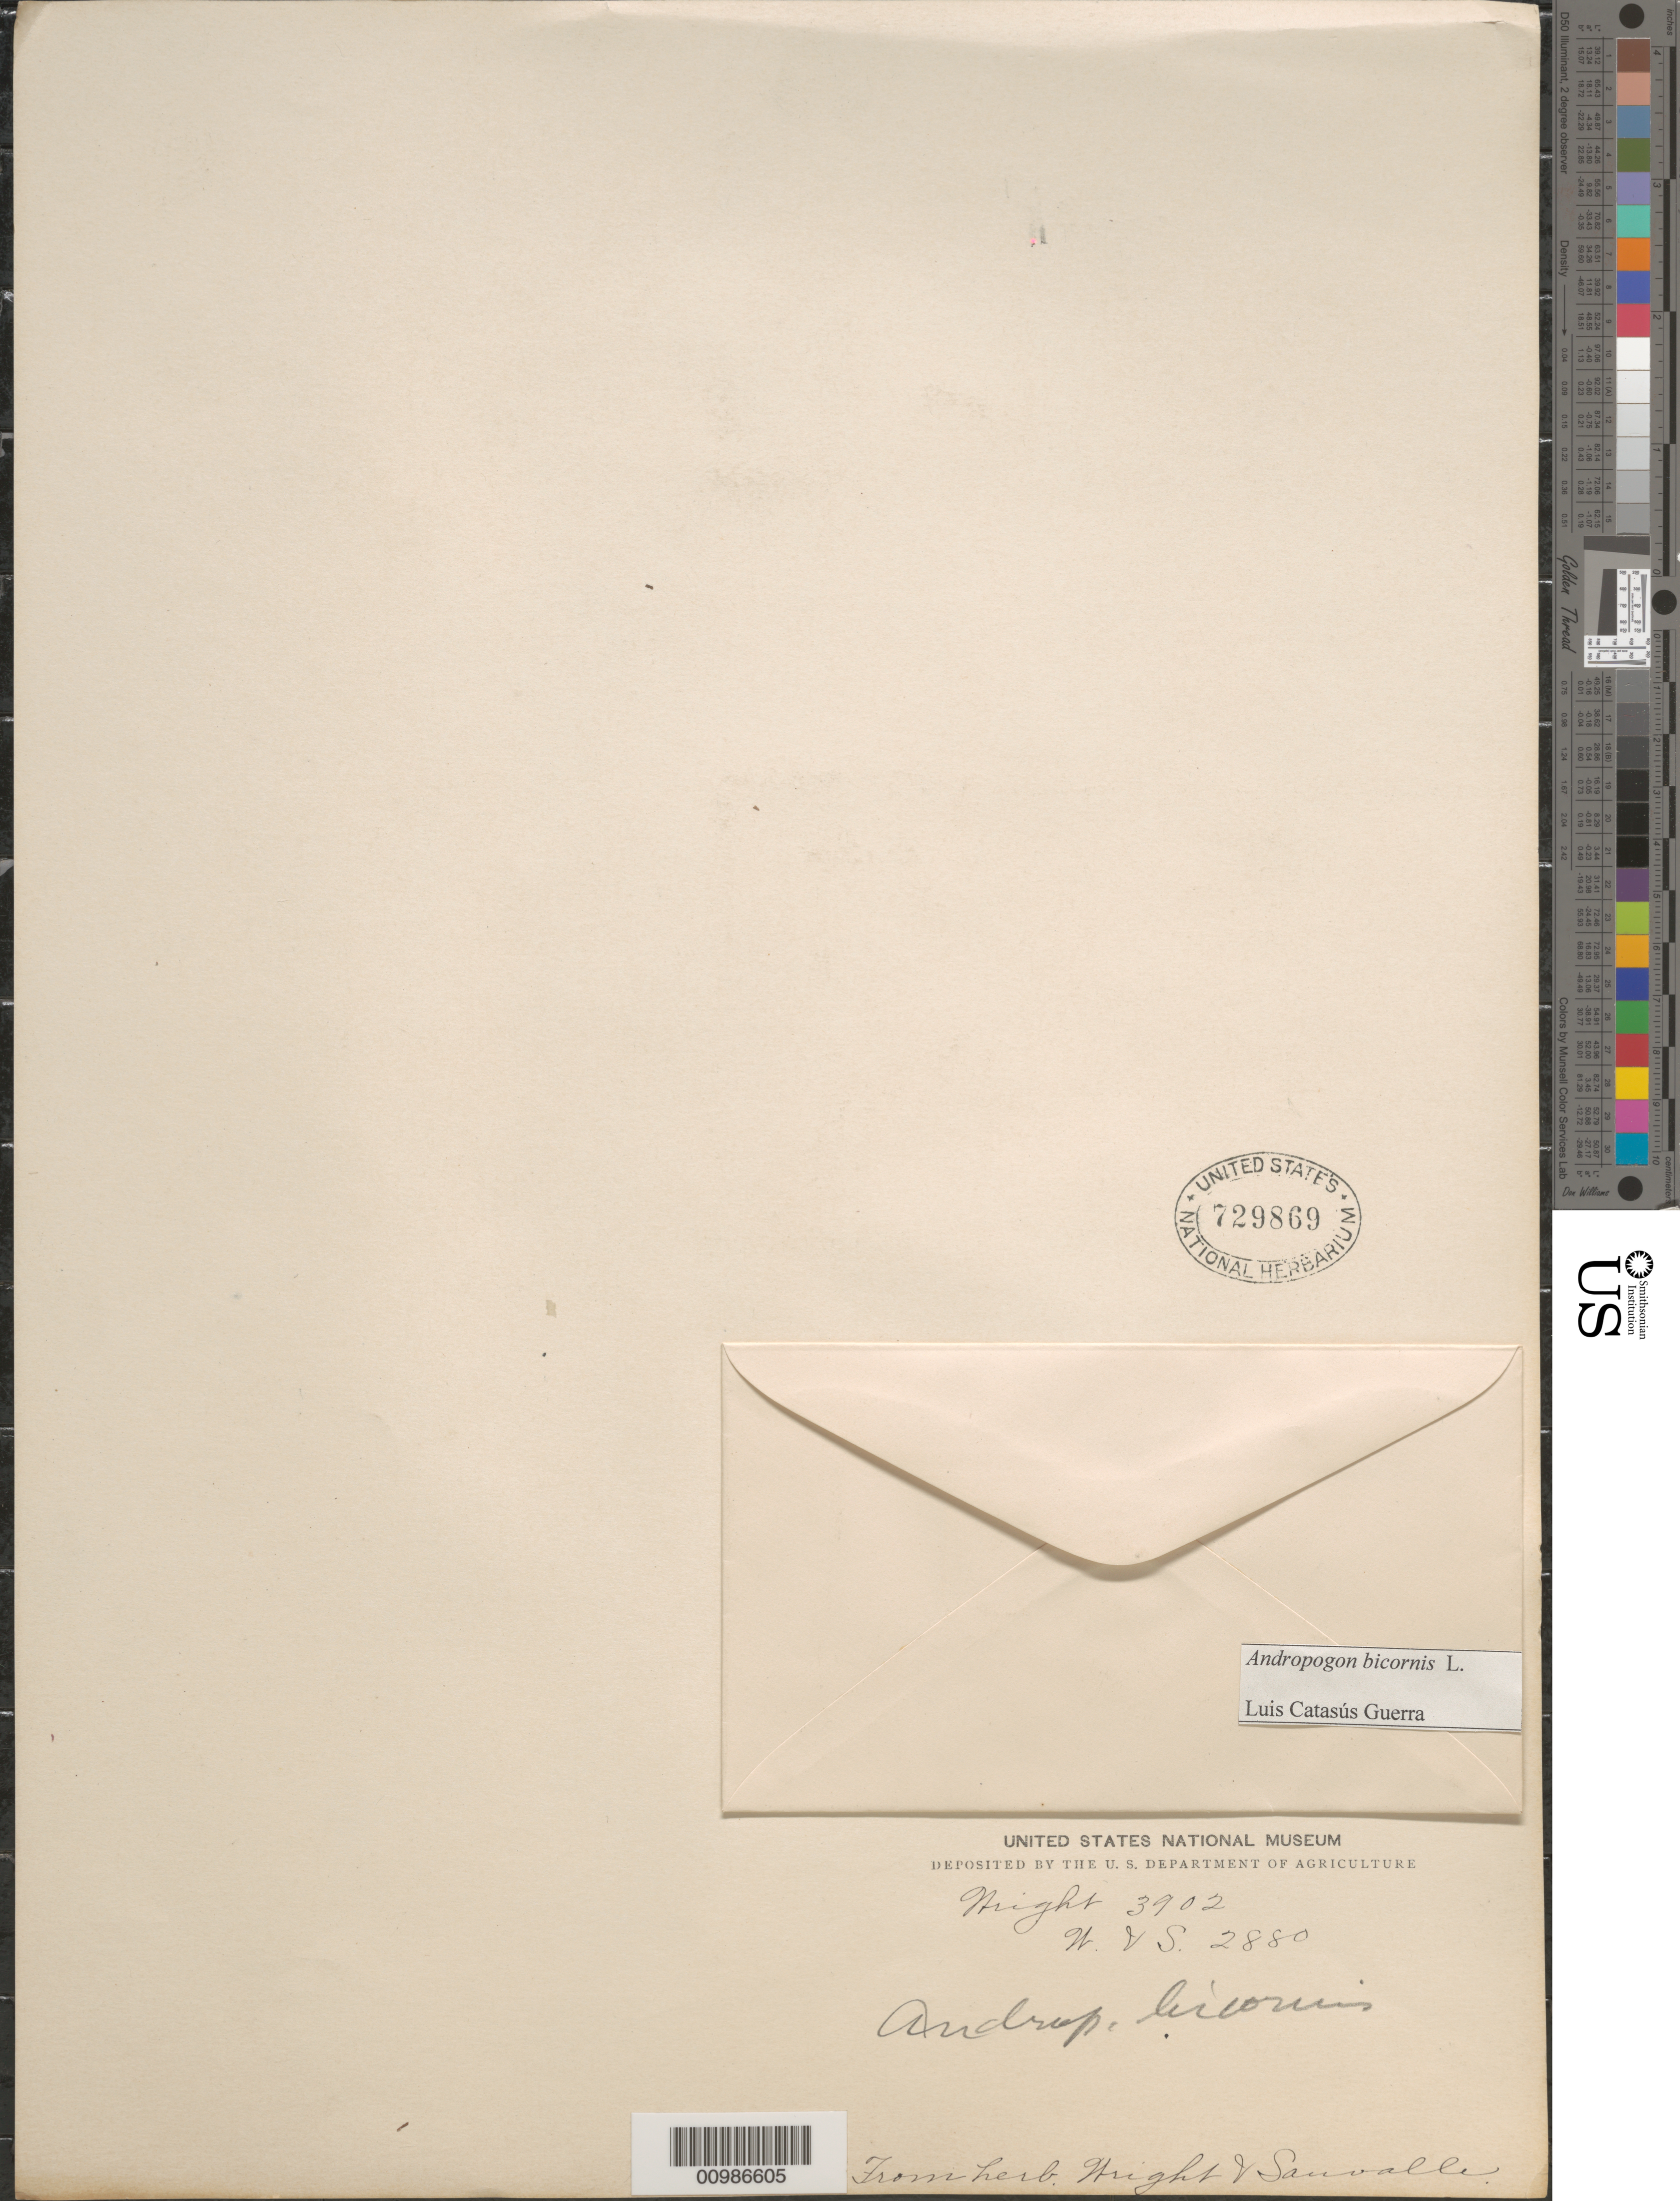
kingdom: Plantae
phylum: Tracheophyta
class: Liliopsida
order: Poales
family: Poaceae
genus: Andropogon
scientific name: Andropogon bicornis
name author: L.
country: Cuba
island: Cuba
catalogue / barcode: US 729869